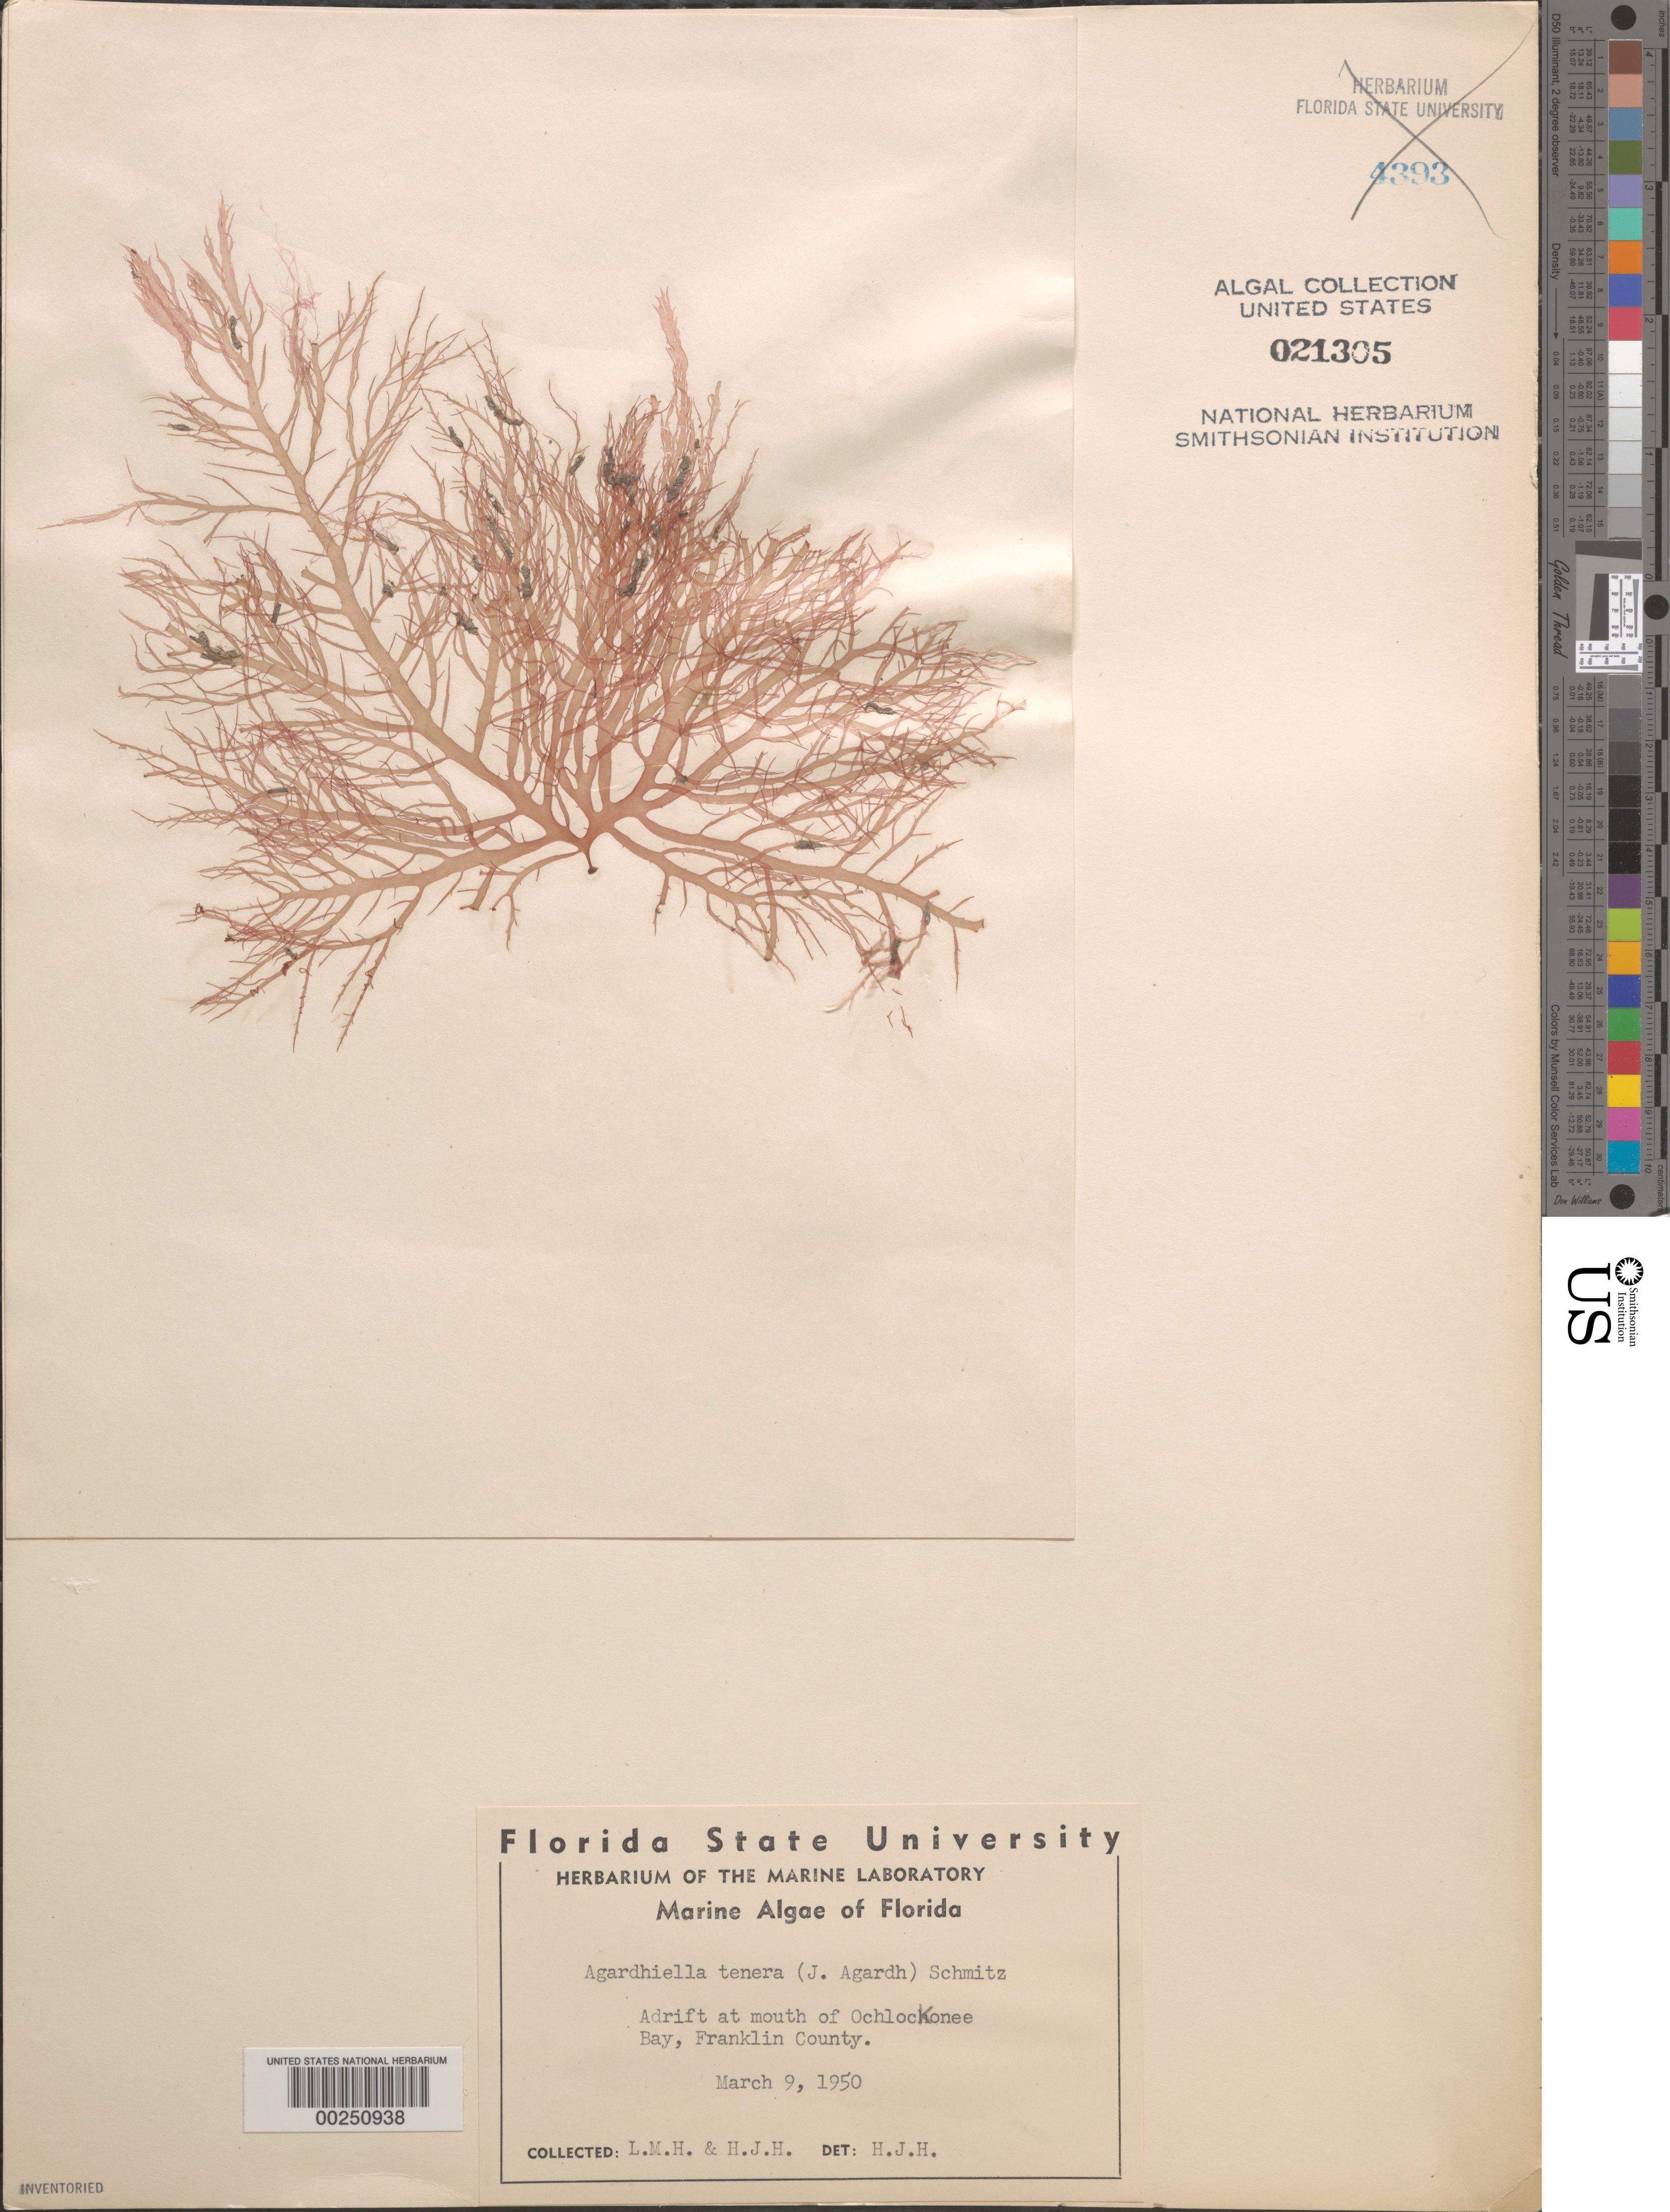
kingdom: Plantae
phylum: Rhodophyta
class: Florideophyceae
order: Gigartinales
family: Solieriaceae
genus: Agardhiella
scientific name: Agardhiella tenera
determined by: Humm, Harold J.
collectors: L. Henry & H. J. Humm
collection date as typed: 09 Mar 1950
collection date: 1950-03-09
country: United States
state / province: Florida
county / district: Franklin County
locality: Ochlockonee Bay mouth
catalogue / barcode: US 21305